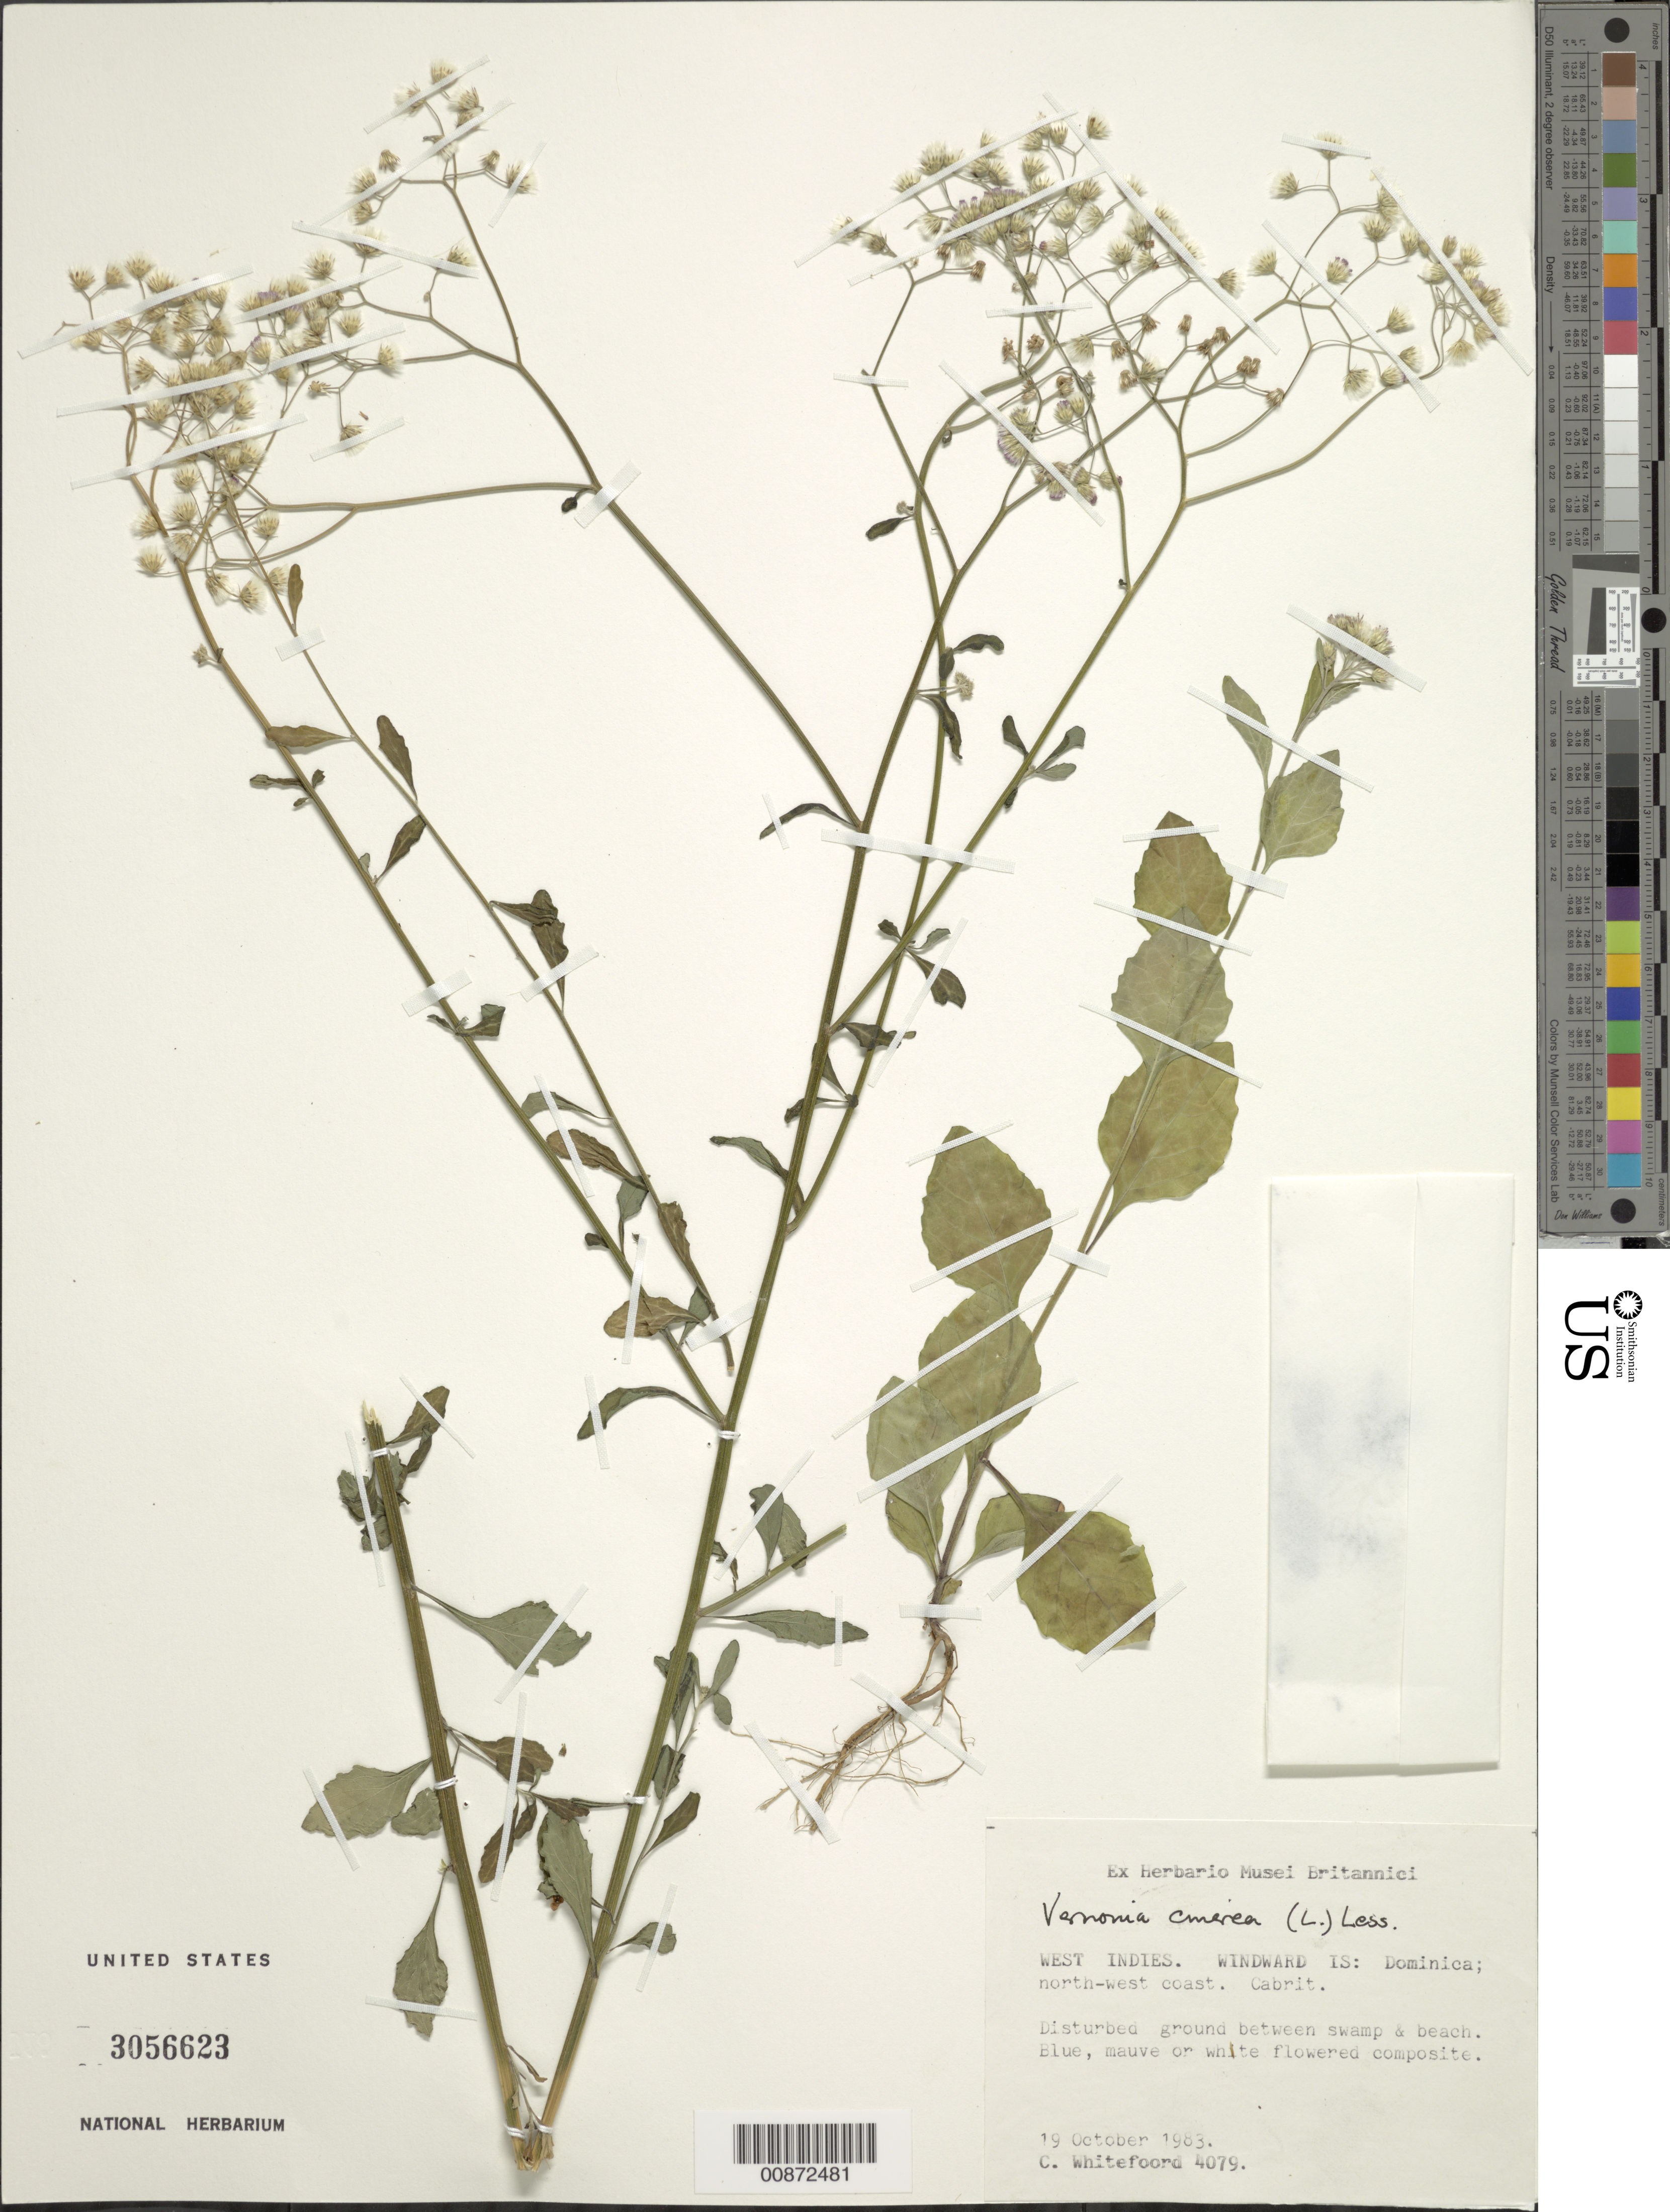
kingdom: Plantae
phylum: Tracheophyta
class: Magnoliopsida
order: Asterales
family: Asteraceae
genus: Cyanthillium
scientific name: Cyanthillium cinereum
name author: (L.) H. Rob.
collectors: C. Whitefoord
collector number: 4079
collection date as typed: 19 Oct 1983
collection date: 1983-10-19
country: Dominica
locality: Northwest coast. Cabrit.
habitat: Disturbed ground between swamp and beach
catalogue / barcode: US 3056623